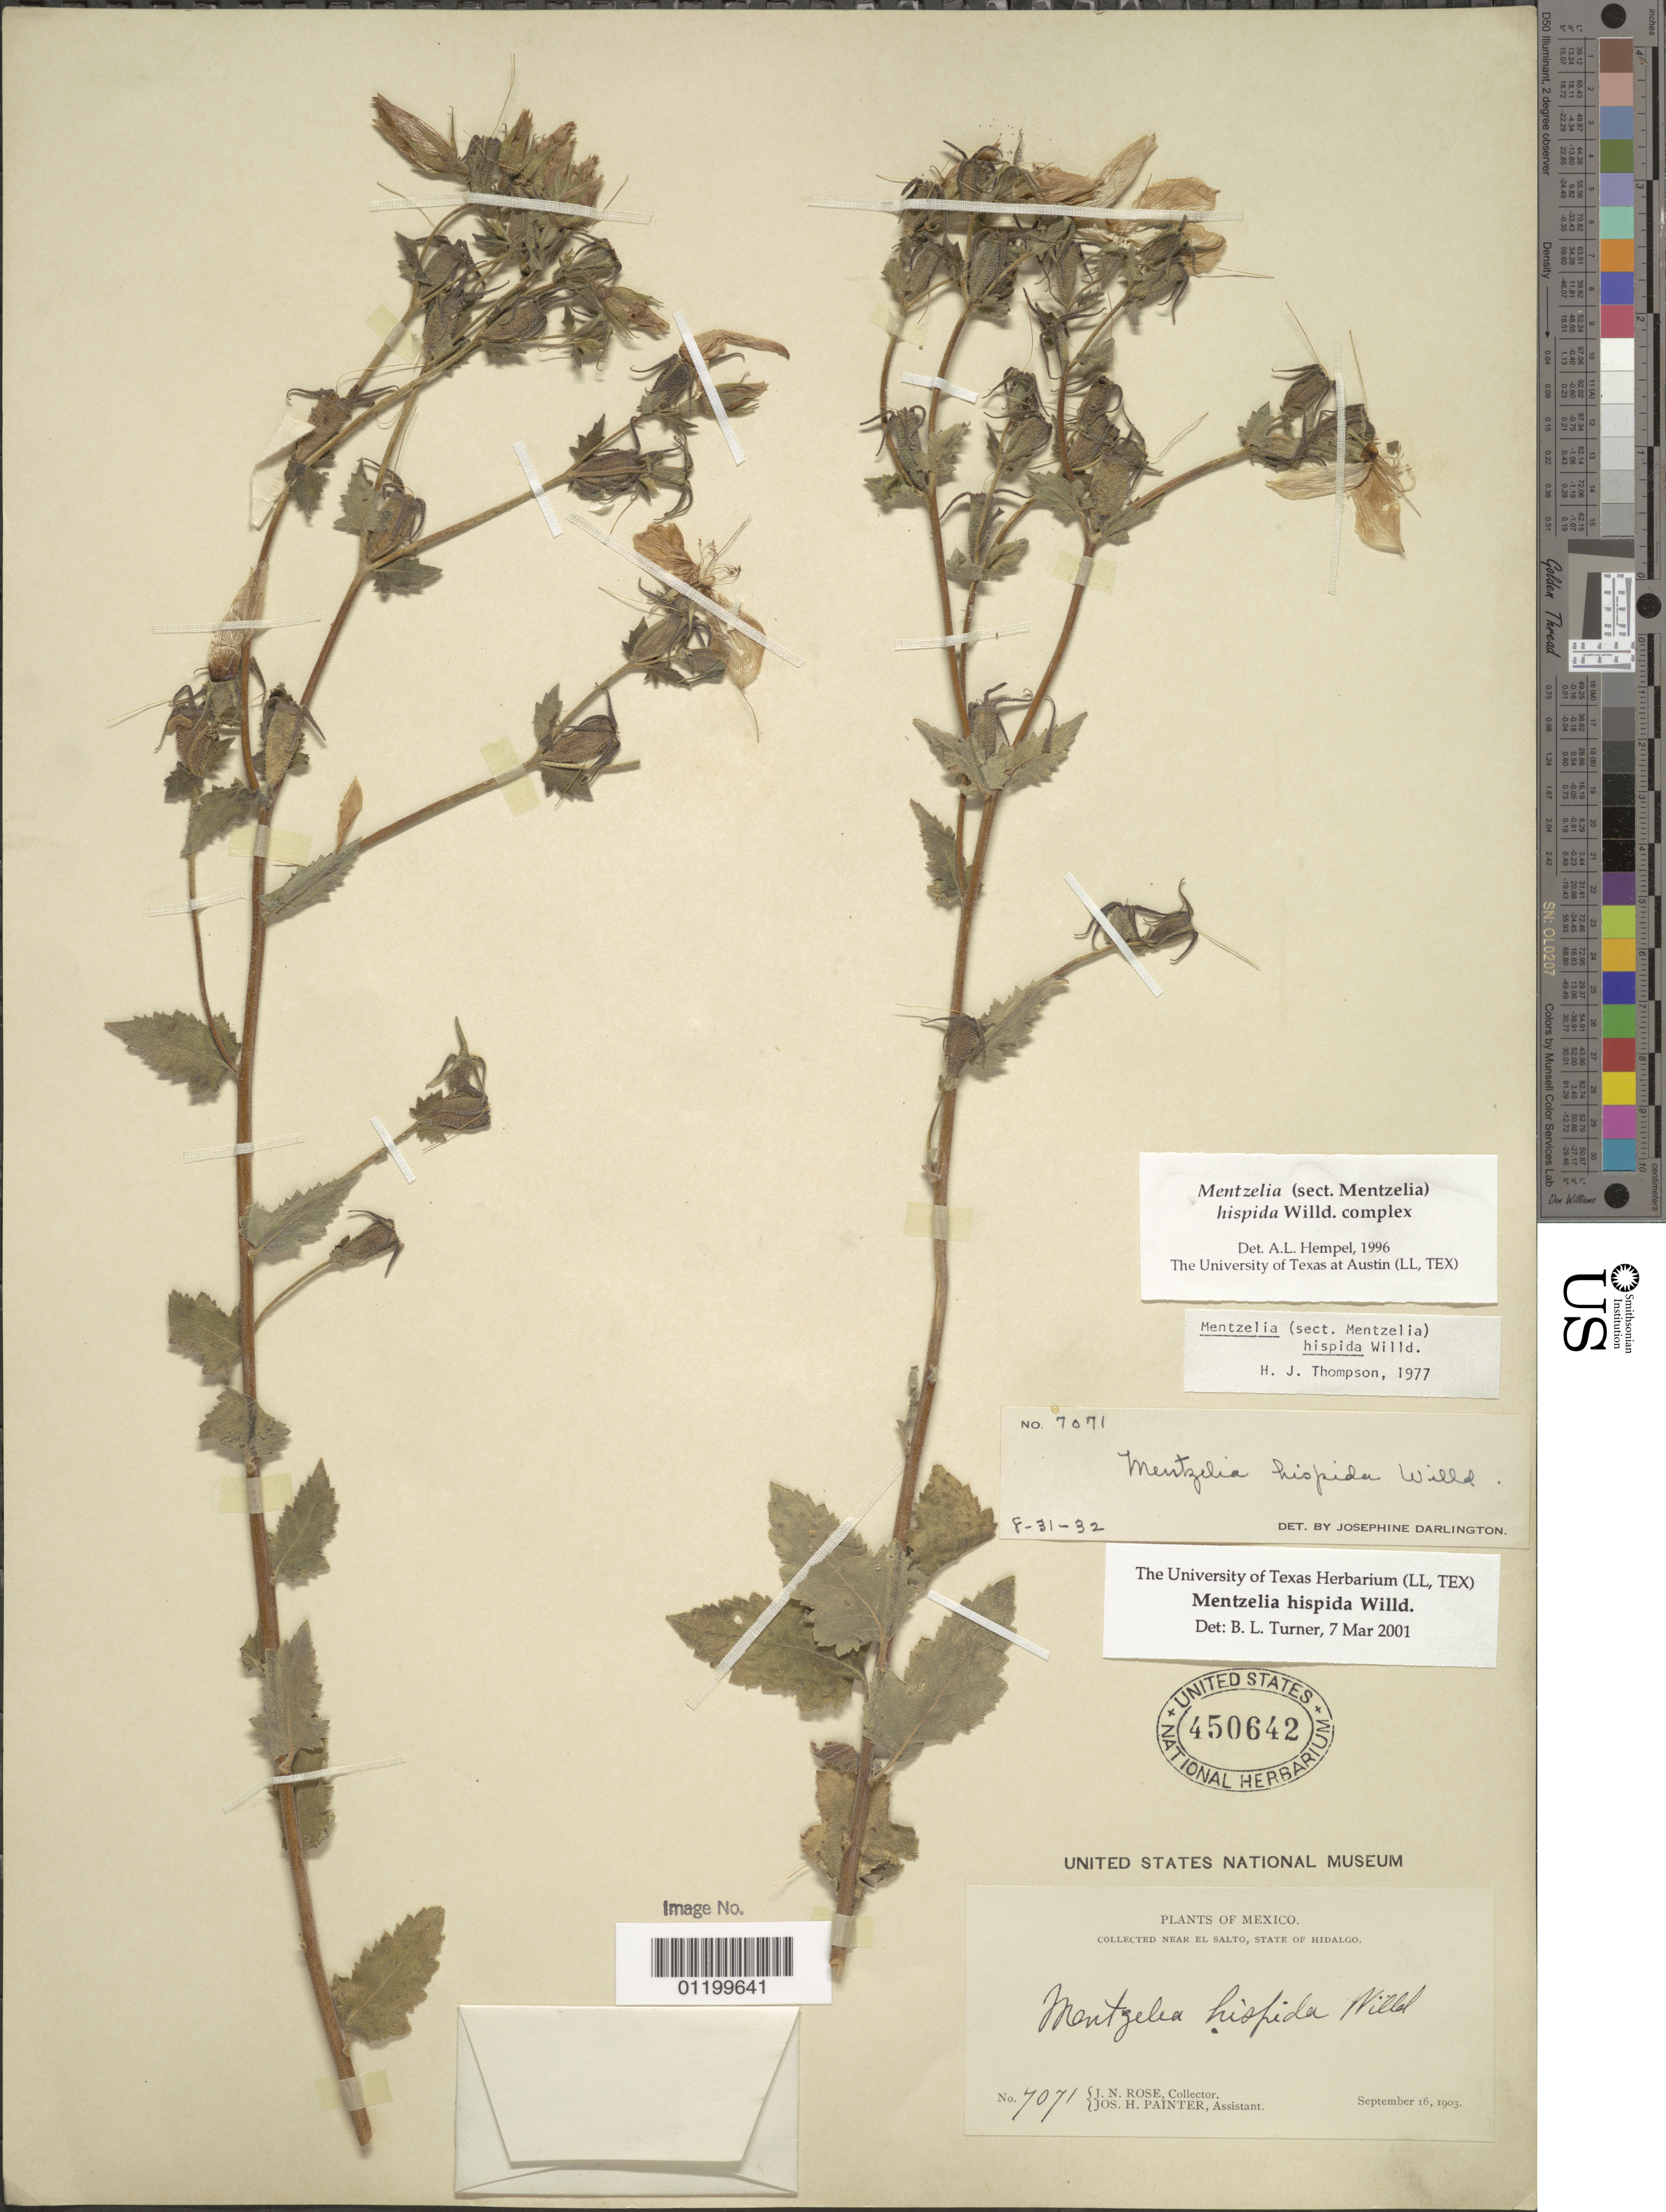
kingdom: Plantae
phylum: Tracheophyta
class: Magnoliopsida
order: Cornales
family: Loasaceae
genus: Mentzelia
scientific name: Mentzelia hispida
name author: Willd.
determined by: Turner, B. L.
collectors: J. N. Rose & J. H. Painter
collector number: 7071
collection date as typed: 16 Sep 1903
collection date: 1903-09-16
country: Mexico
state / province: Hidalgo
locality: Near El Salto, State of Hidalgo.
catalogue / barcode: US 450642